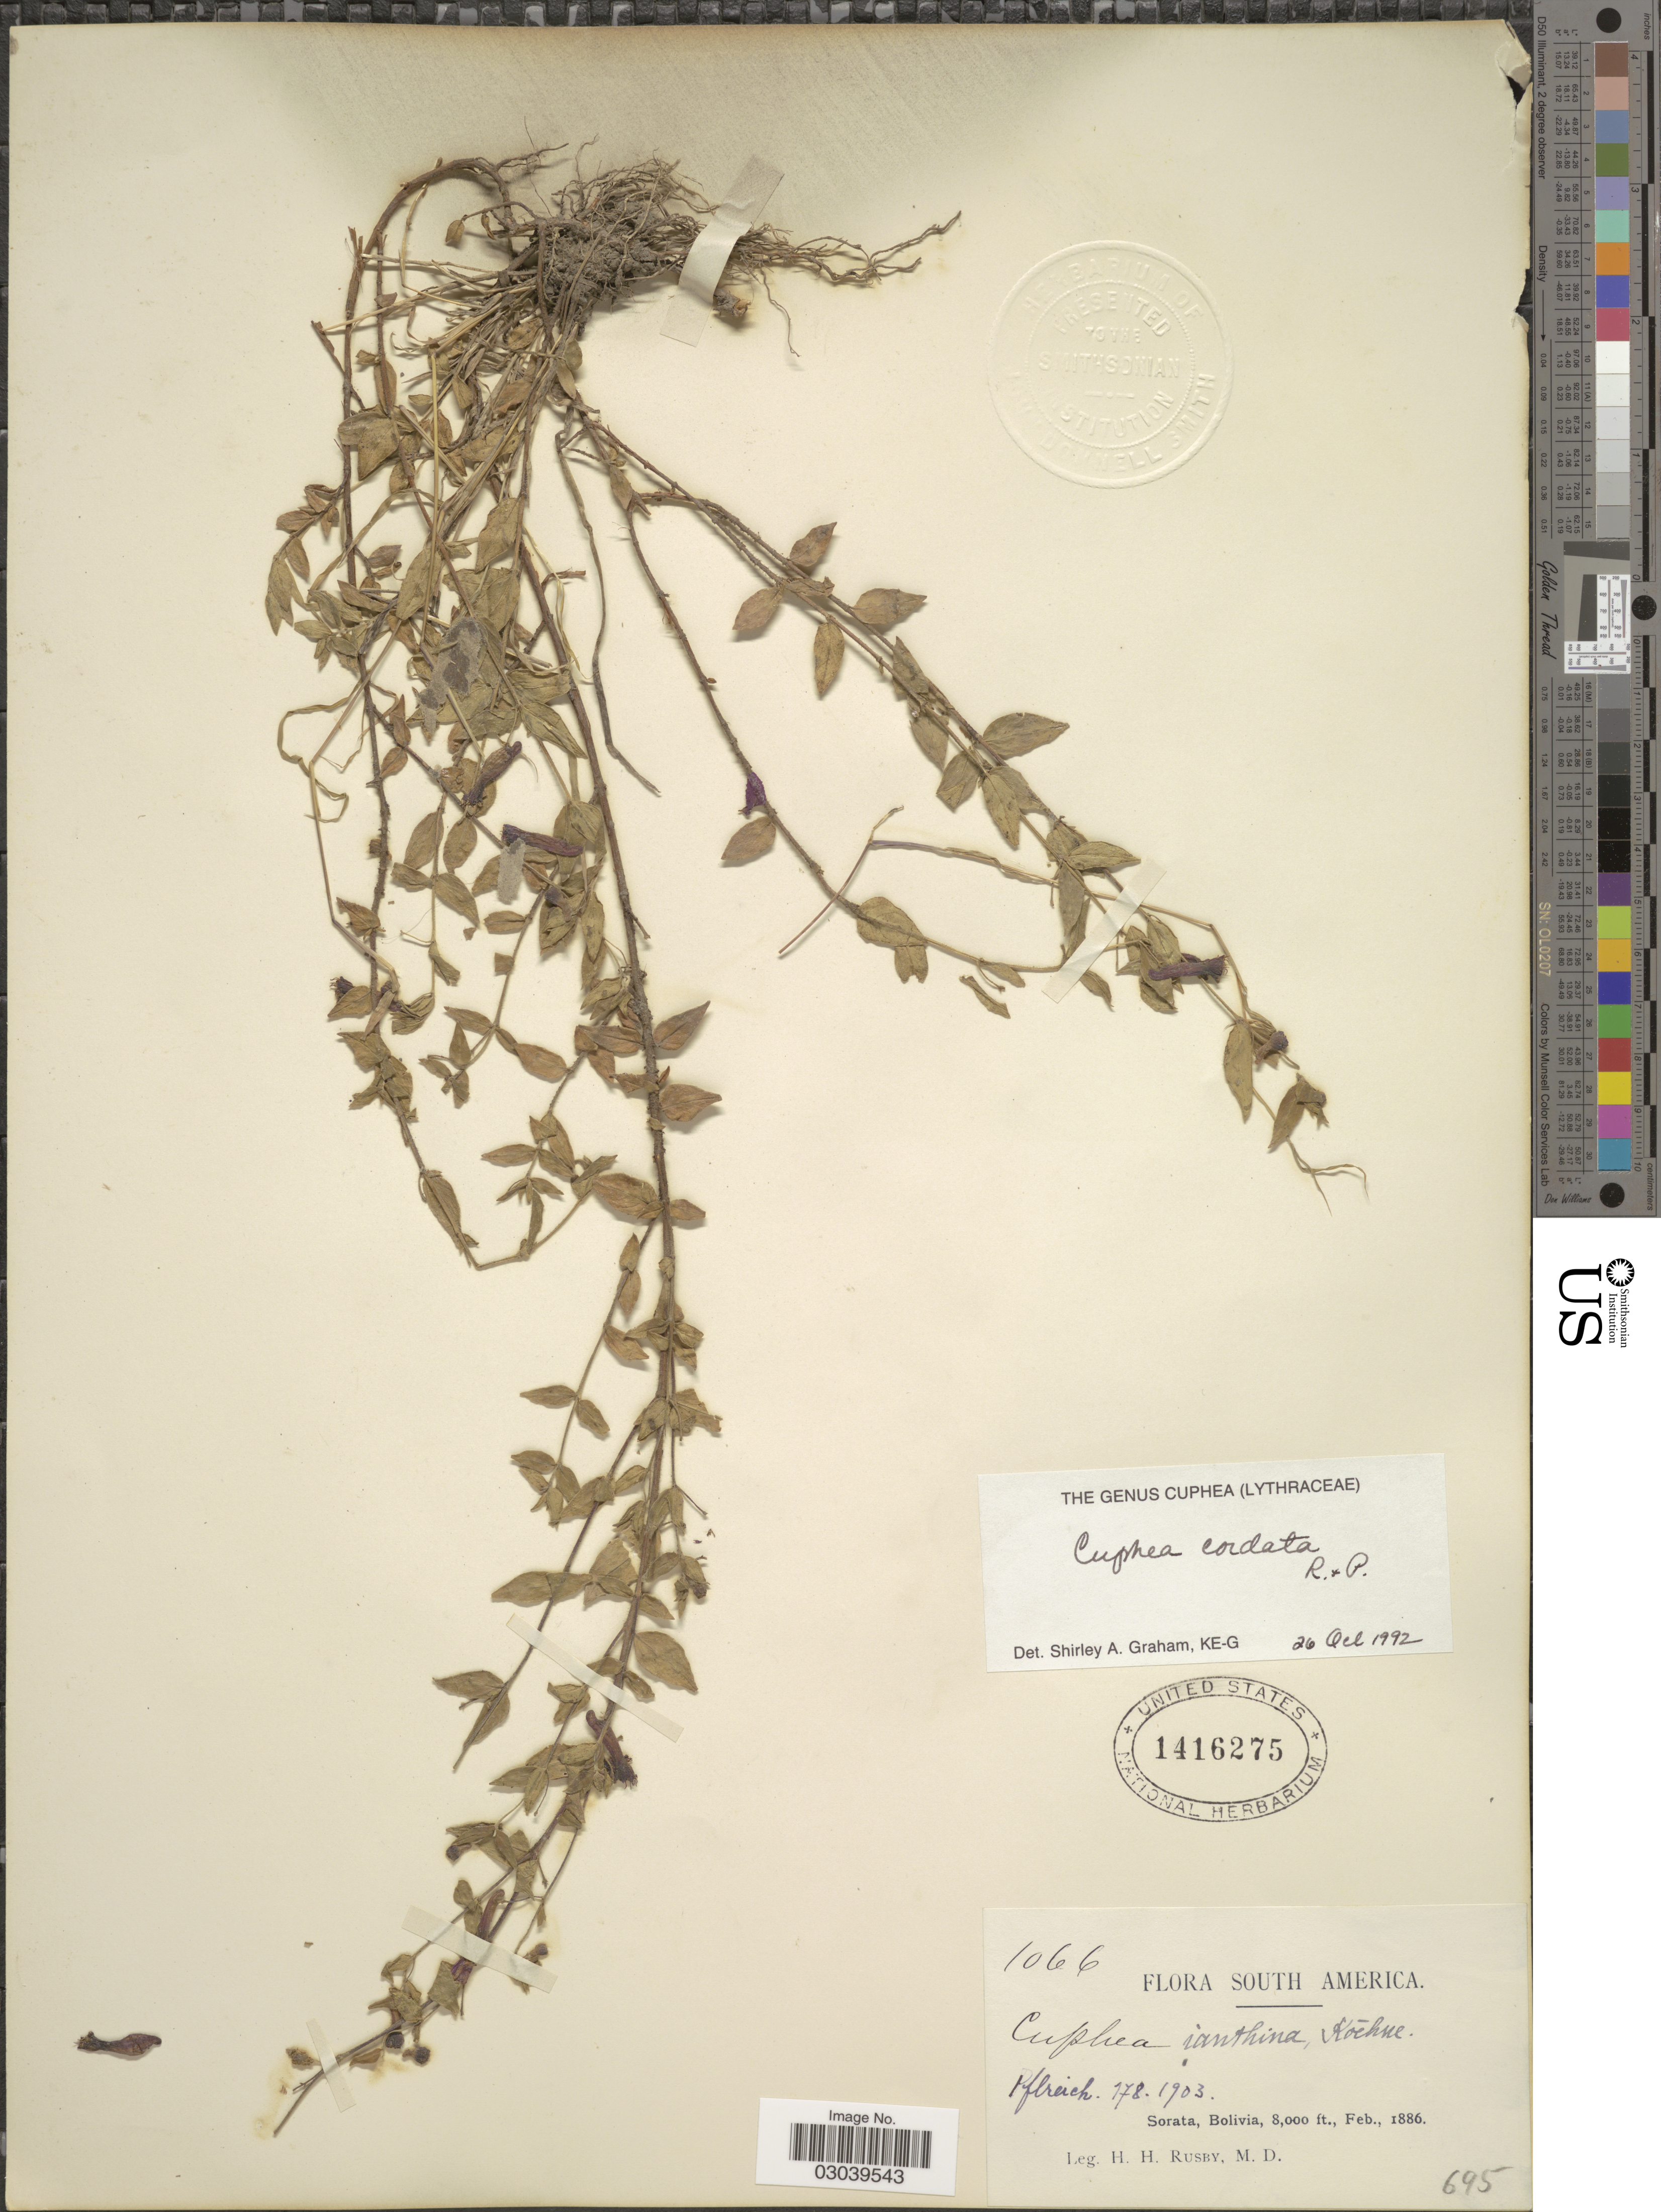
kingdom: Plantae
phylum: Tracheophyta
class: Magnoliopsida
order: Myrtales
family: Lythraceae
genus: Cuphea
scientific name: Cuphea cordata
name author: Ruiz & Pav.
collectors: H. H. Rusby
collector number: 1066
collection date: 1886-02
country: Bolivia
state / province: La Páz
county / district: Larecaja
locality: Sorata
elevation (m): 2438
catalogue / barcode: US 1416275